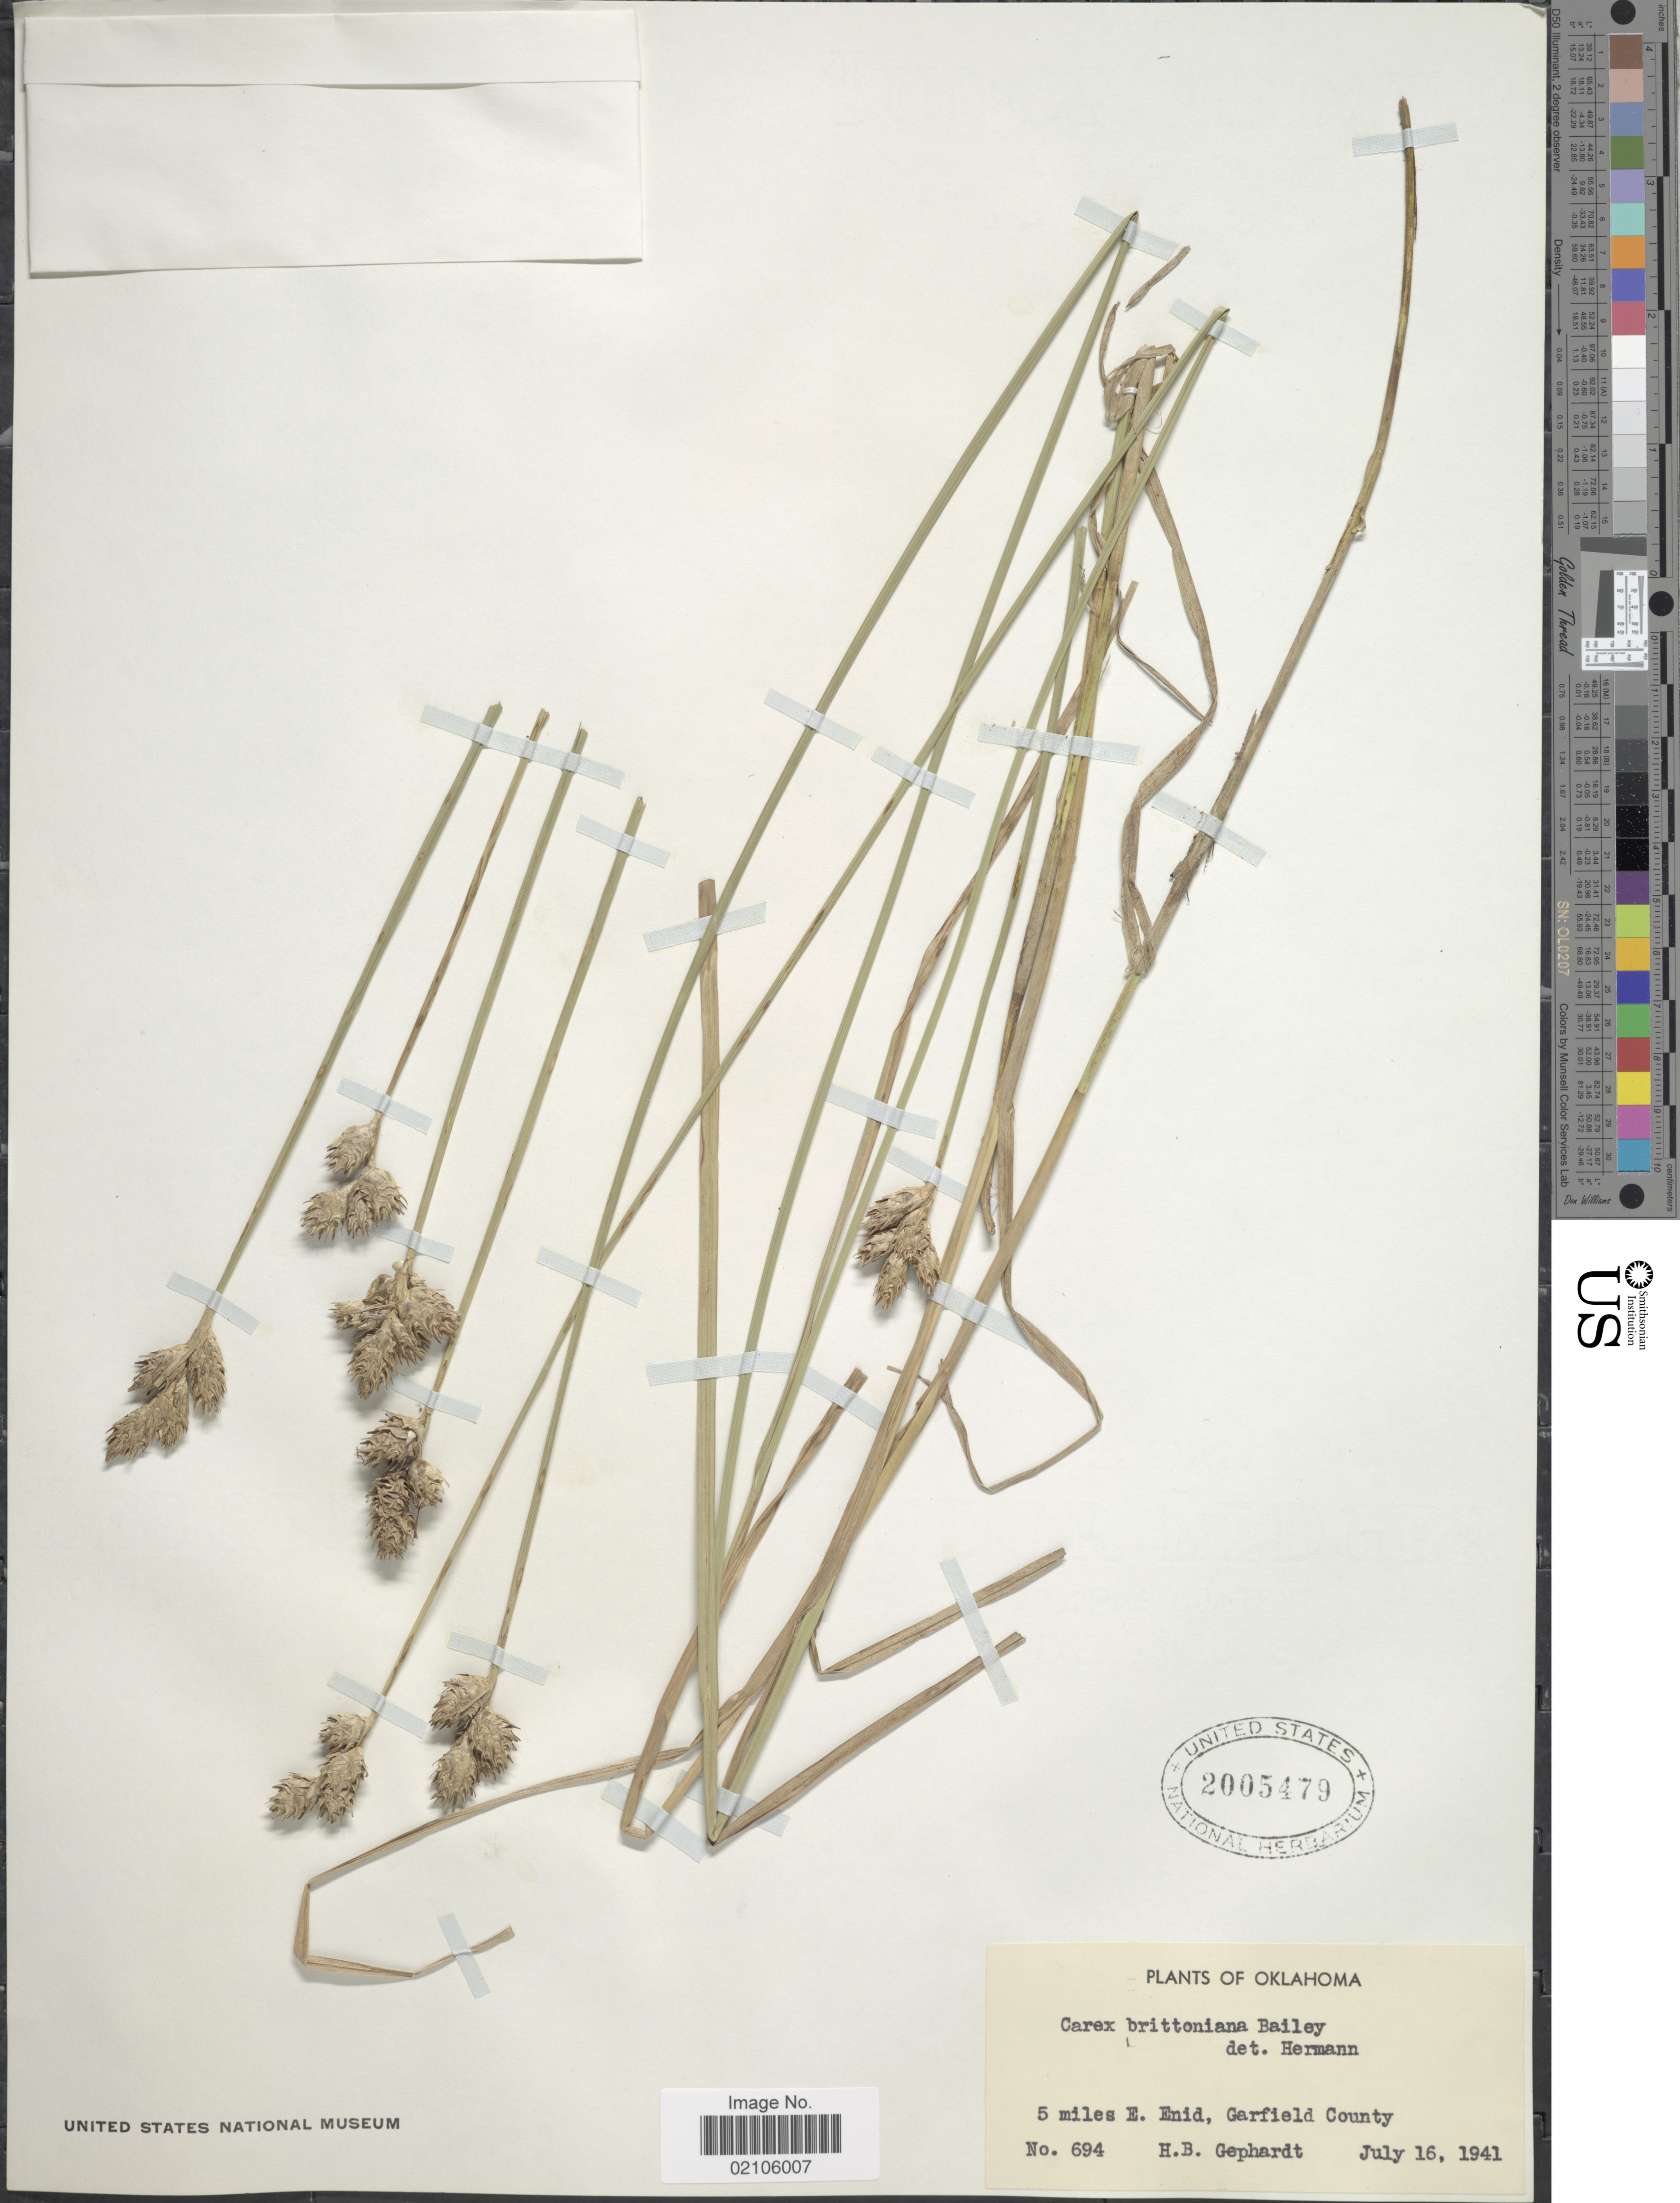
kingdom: Plantae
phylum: Tracheophyta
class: Liliopsida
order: Poales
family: Cyperaceae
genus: Carex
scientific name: Carex tetrastachya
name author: Scheele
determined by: Strong, Mark T., (BOT), Smithsonian Institution - National Museum of Natural History (UNITED STATES)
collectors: H. Gephardt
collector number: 694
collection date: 1941-07-16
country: United States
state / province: Oklahoma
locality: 5 mi E. Enid, Garfield County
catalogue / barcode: US 2005479